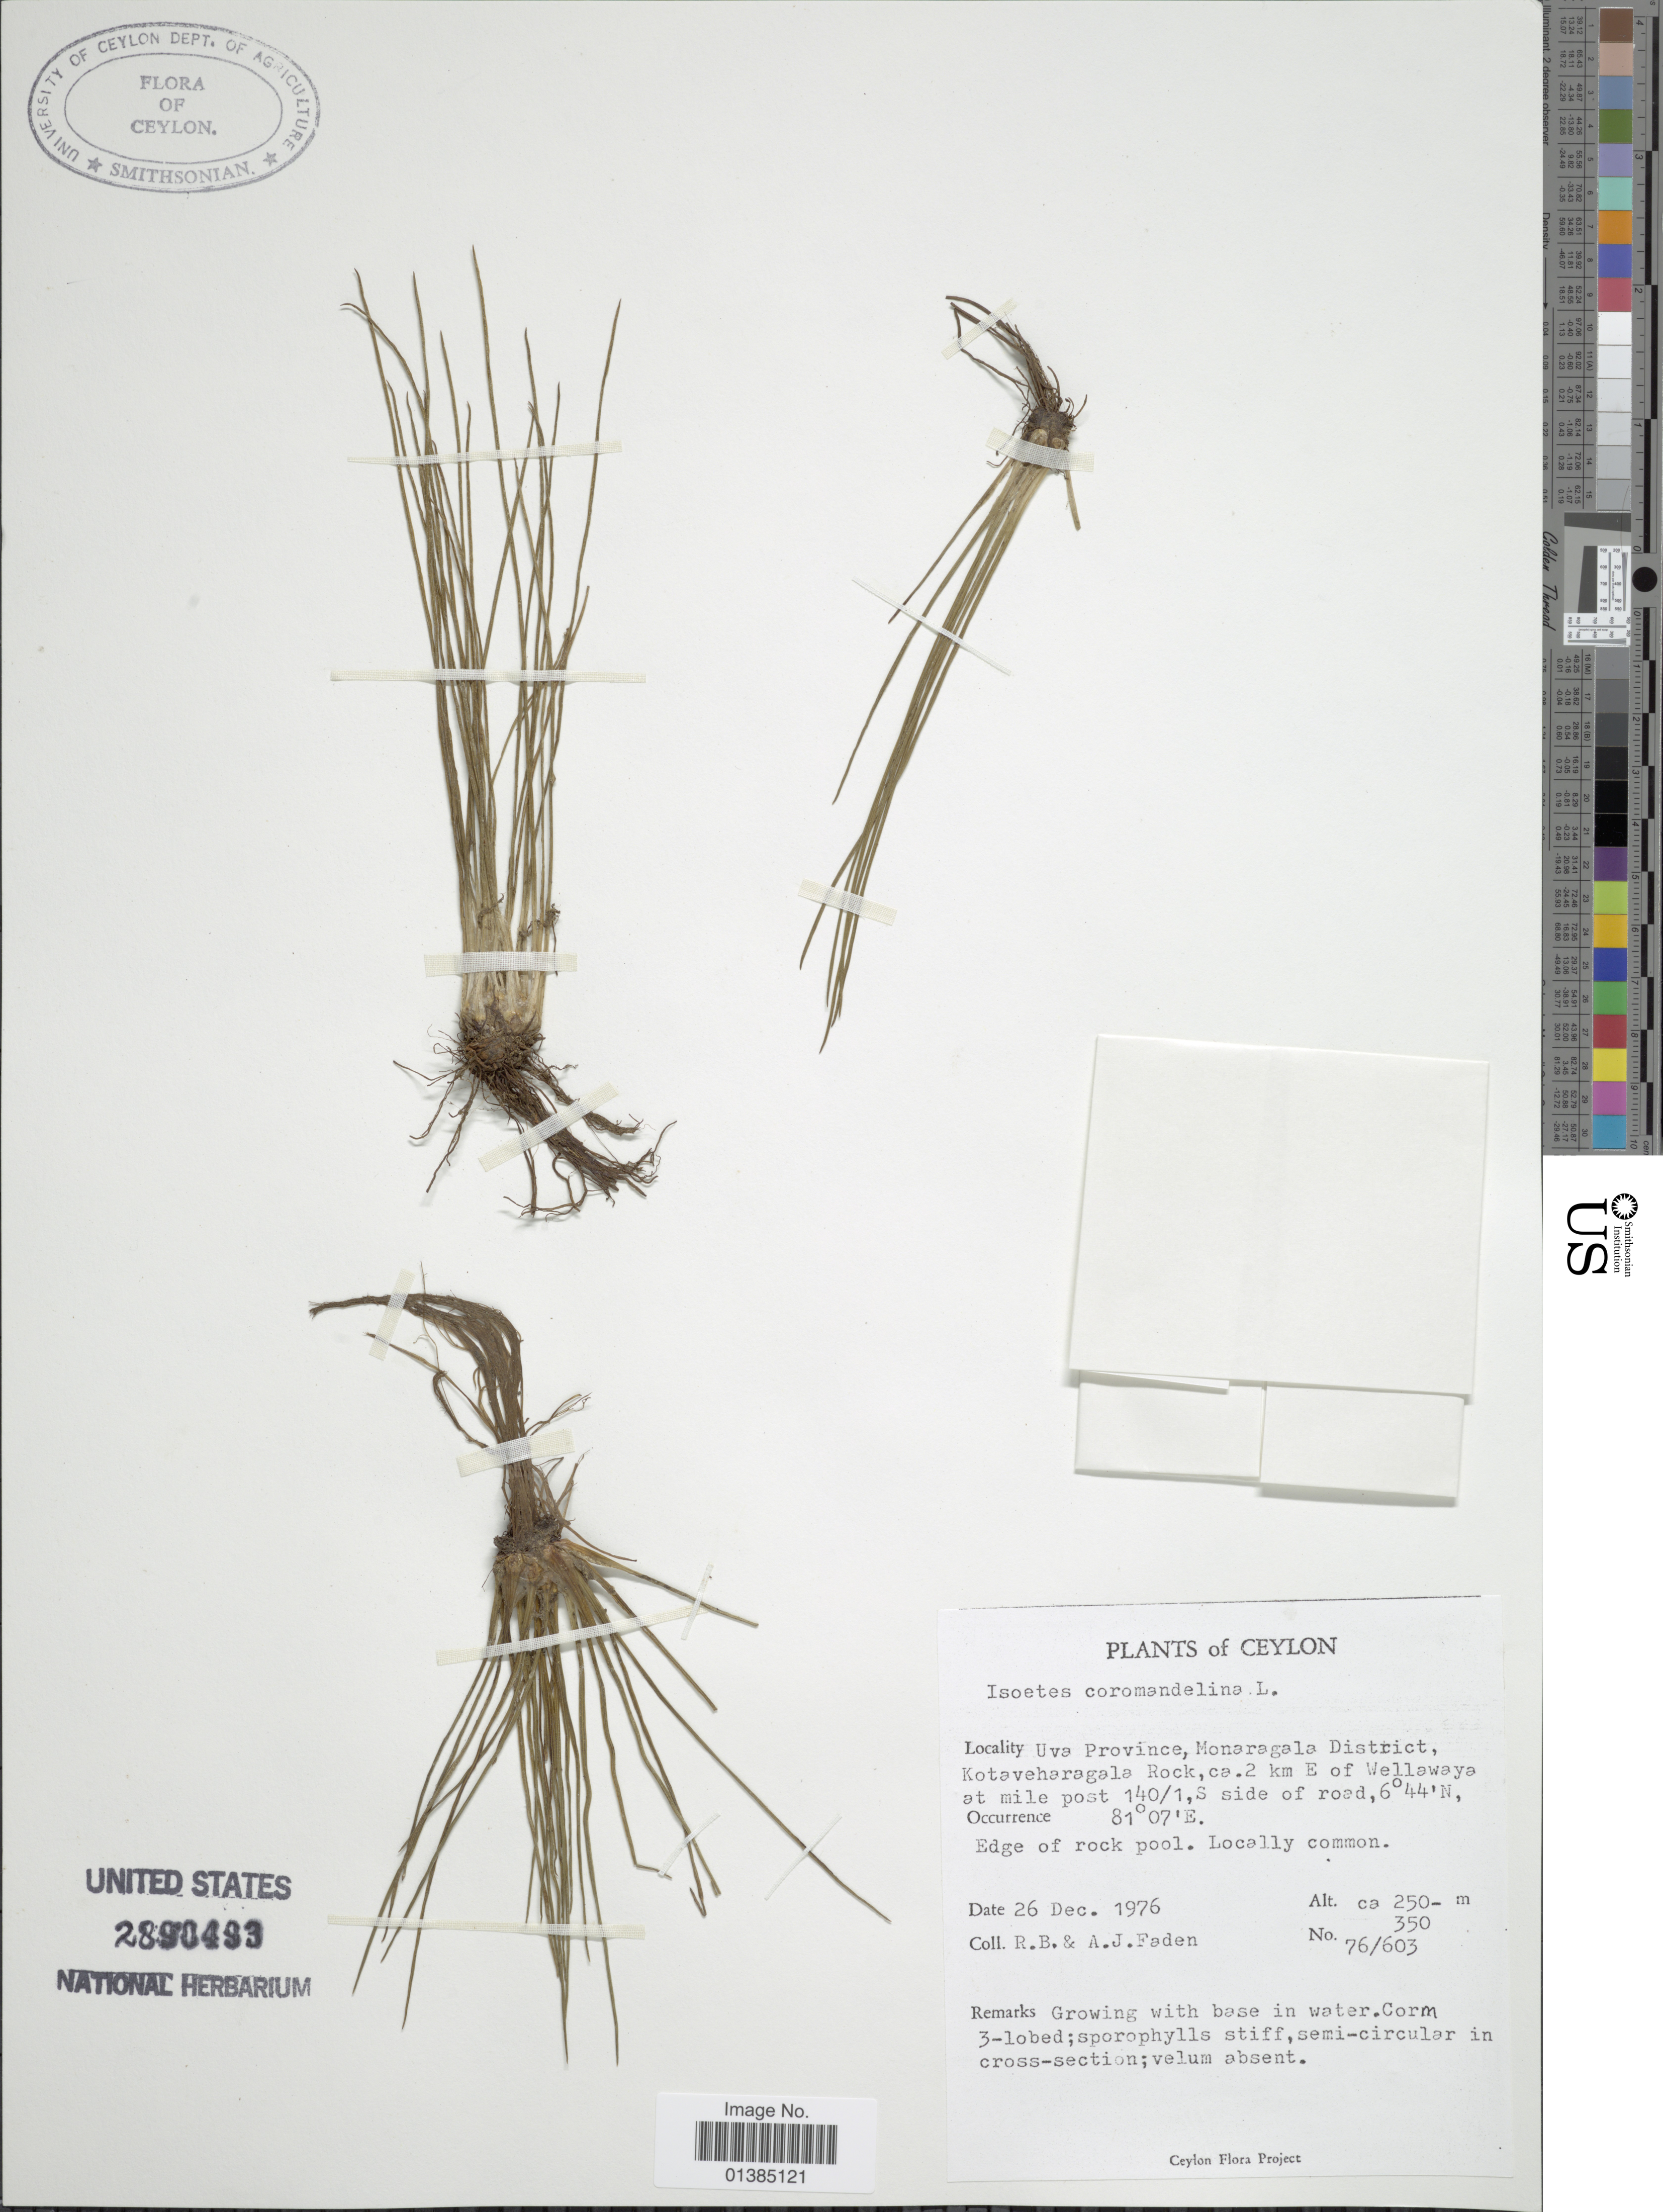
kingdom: Plantae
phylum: Tracheophyta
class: Lycopodiopsida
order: Isoetales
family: Isoetaceae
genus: Isoetes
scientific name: Isoetes coromandelina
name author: L. f.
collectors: R. B. Faden & A. J. Faden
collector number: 76/603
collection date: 1976-12-26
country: Sri Lanka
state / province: Uva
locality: Monaragala District, Kotaveharagala Rock, ca. 2 km E of Wellawaya at mile post 140/1, S side of road.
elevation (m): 250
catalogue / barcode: US 2890493